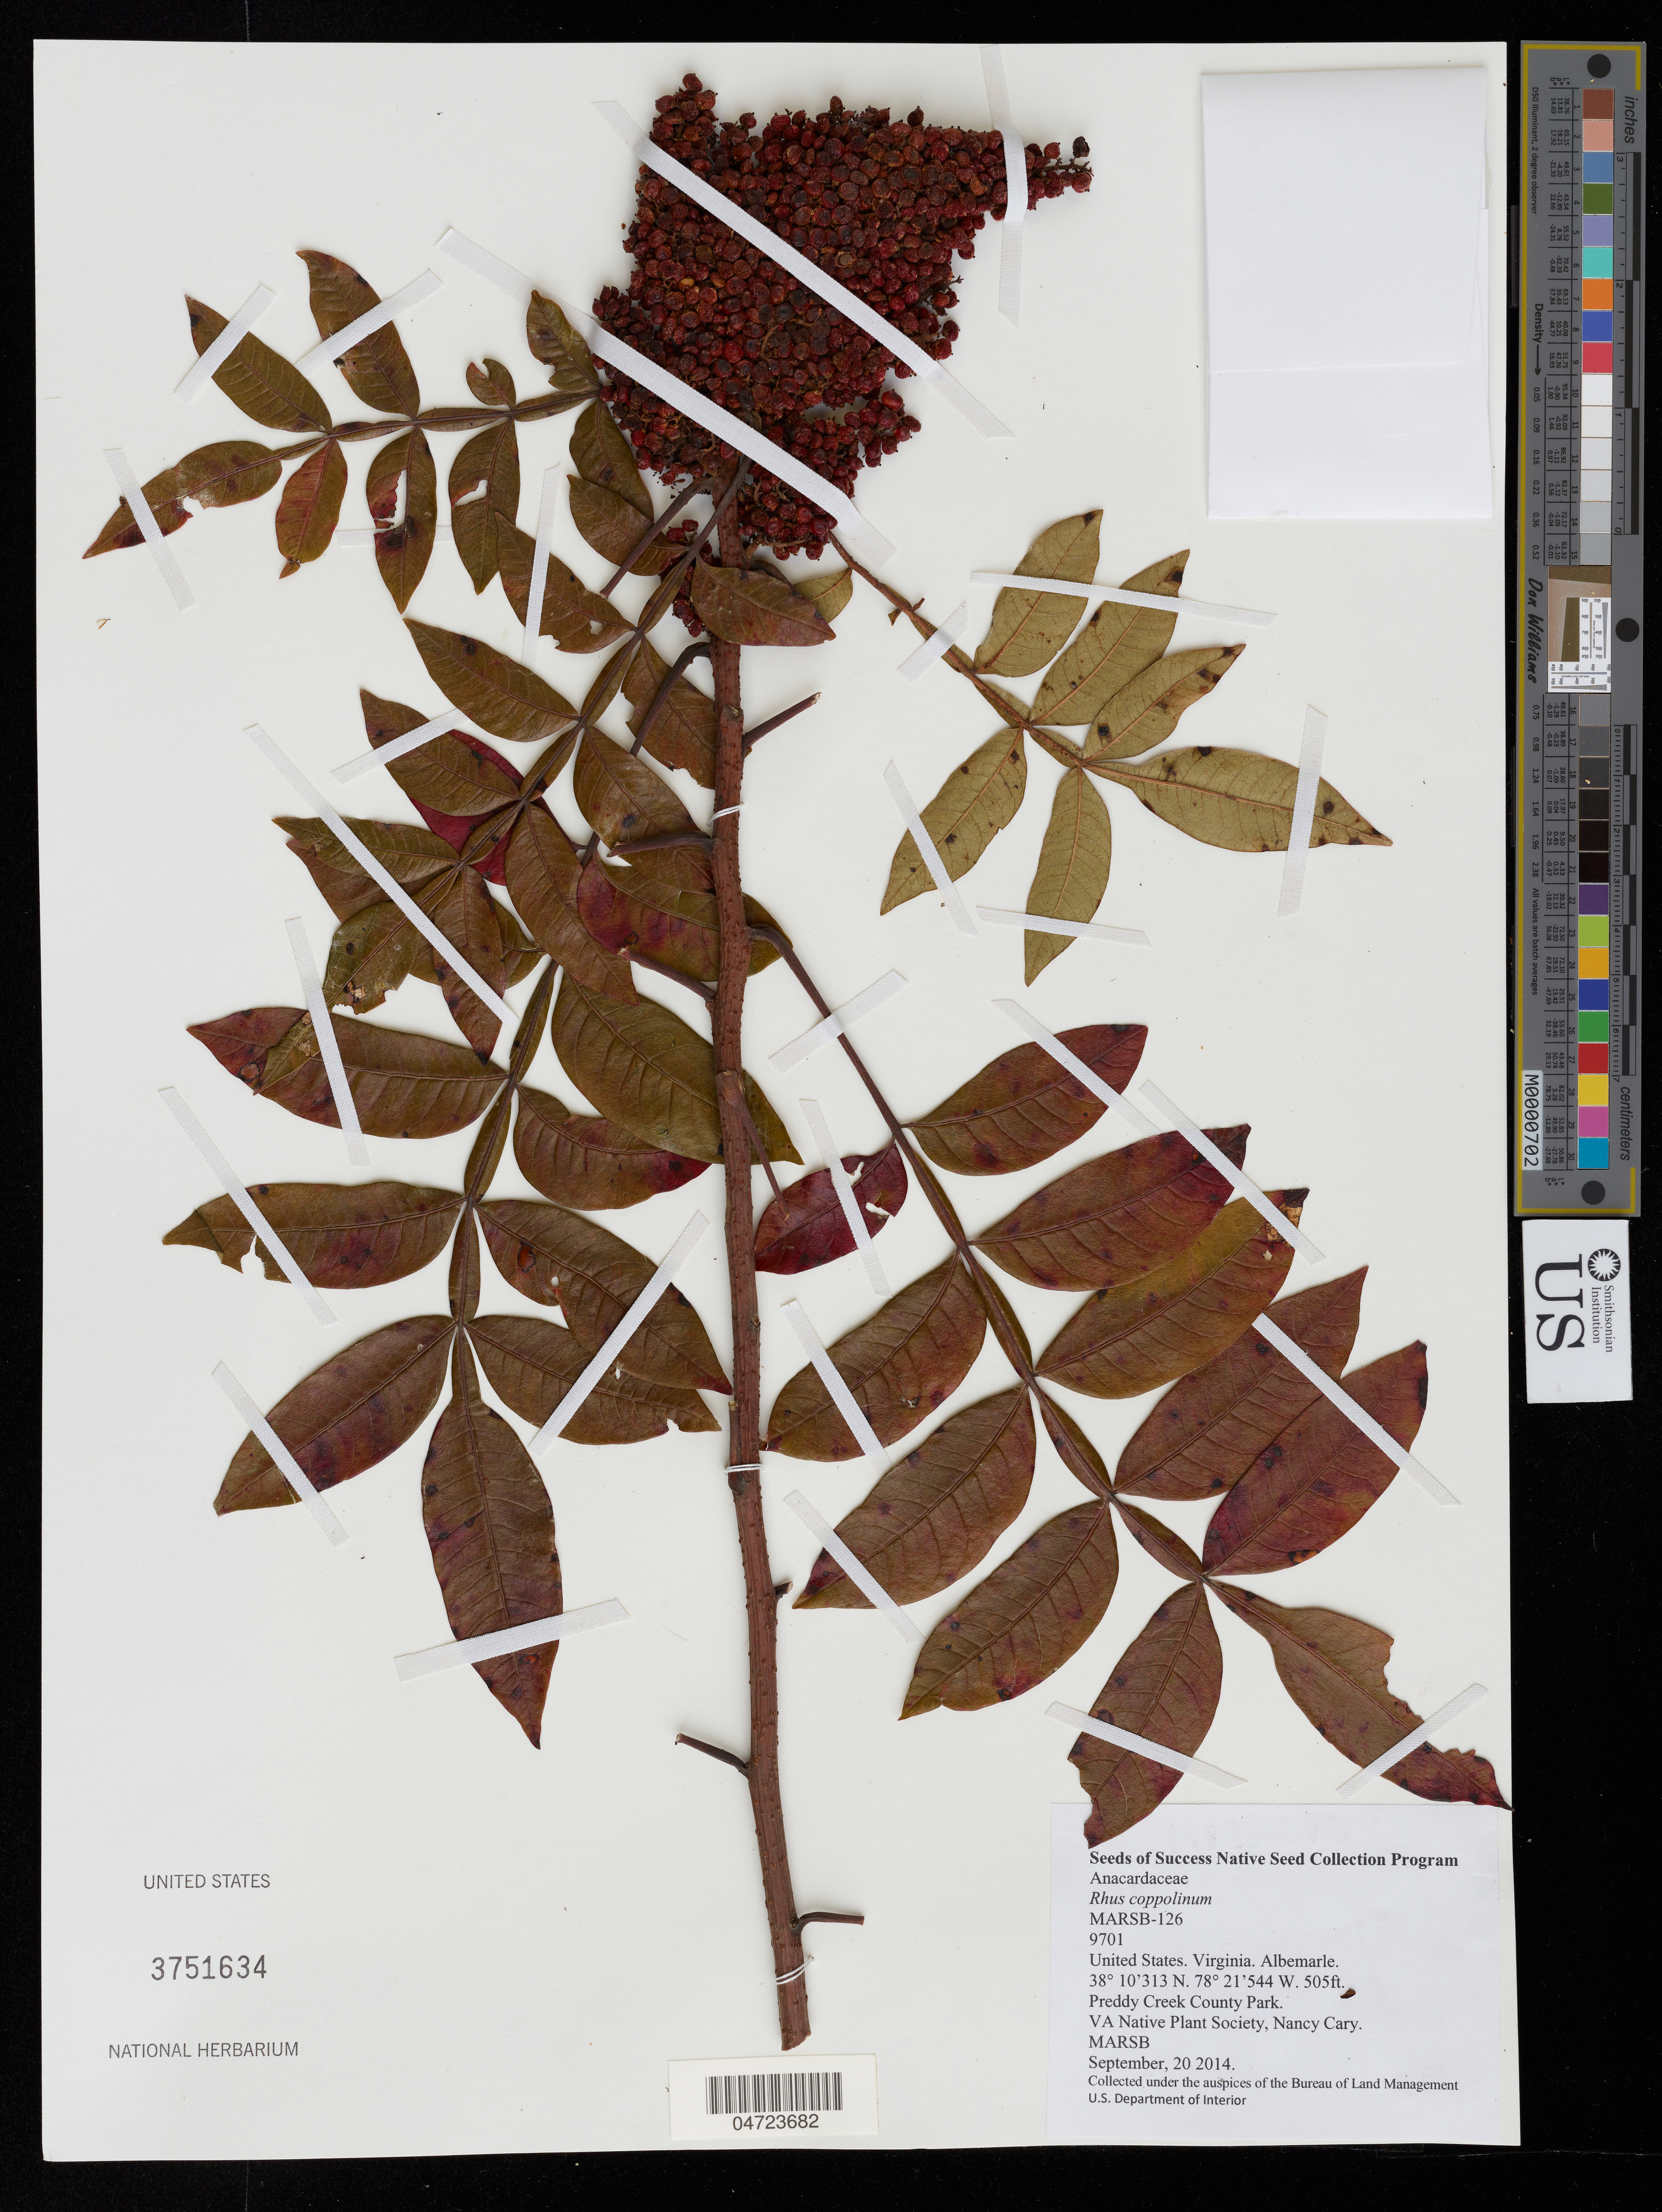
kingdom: Plantae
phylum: Tracheophyta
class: Magnoliopsida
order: Sapindales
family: Anacardiaceae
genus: Rhus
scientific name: Rhus copallinum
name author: L.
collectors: V & N. Cary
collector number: MARSB-126/9701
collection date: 2014-09-20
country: United States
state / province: Virginia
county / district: Albemarle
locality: Albemarle. Preddy Creek County Park.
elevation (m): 154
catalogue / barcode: US 3751634